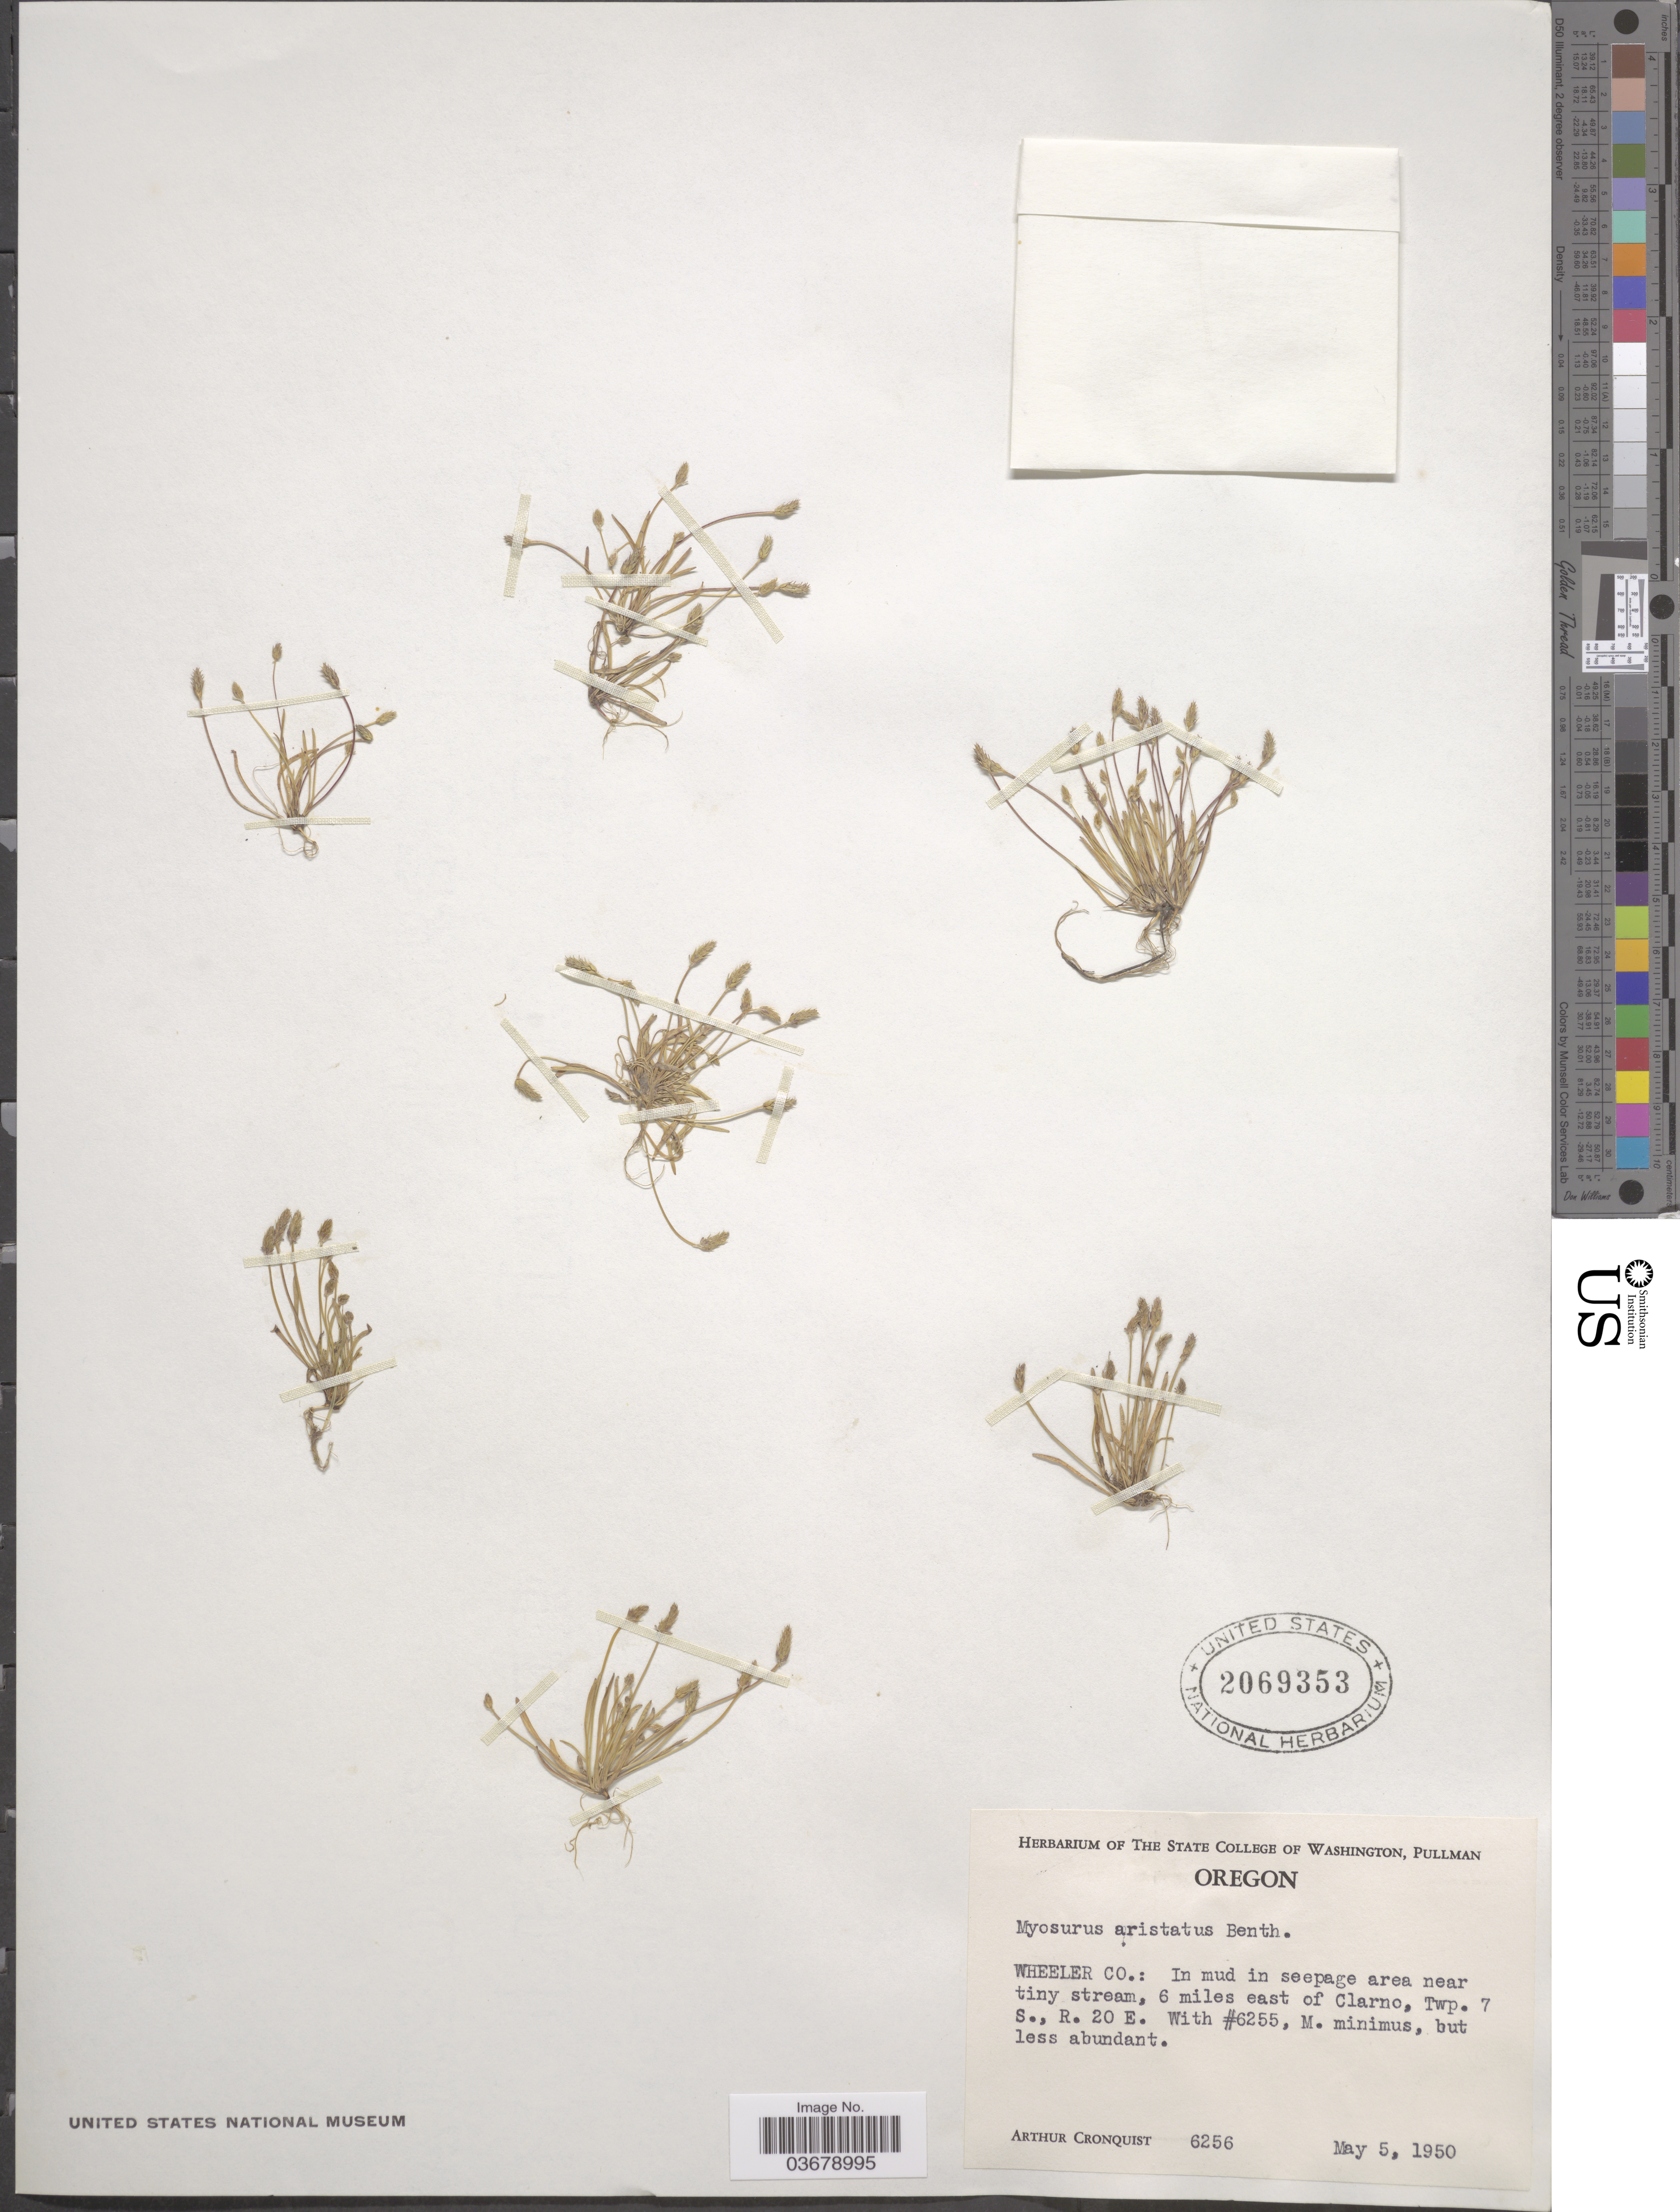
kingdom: Plantae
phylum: Tracheophyta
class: Magnoliopsida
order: Ranunculales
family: Ranunculaceae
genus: Myosurus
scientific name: Myosurus aristatus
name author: Benth.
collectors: A. J. Cronquist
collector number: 6256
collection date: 1950-05-05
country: United States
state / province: Oregon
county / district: Wheeler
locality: Wheeler Co.: 6 miles east of Clarno, Twp. 7 S., R. 20 E.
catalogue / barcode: US 2069353